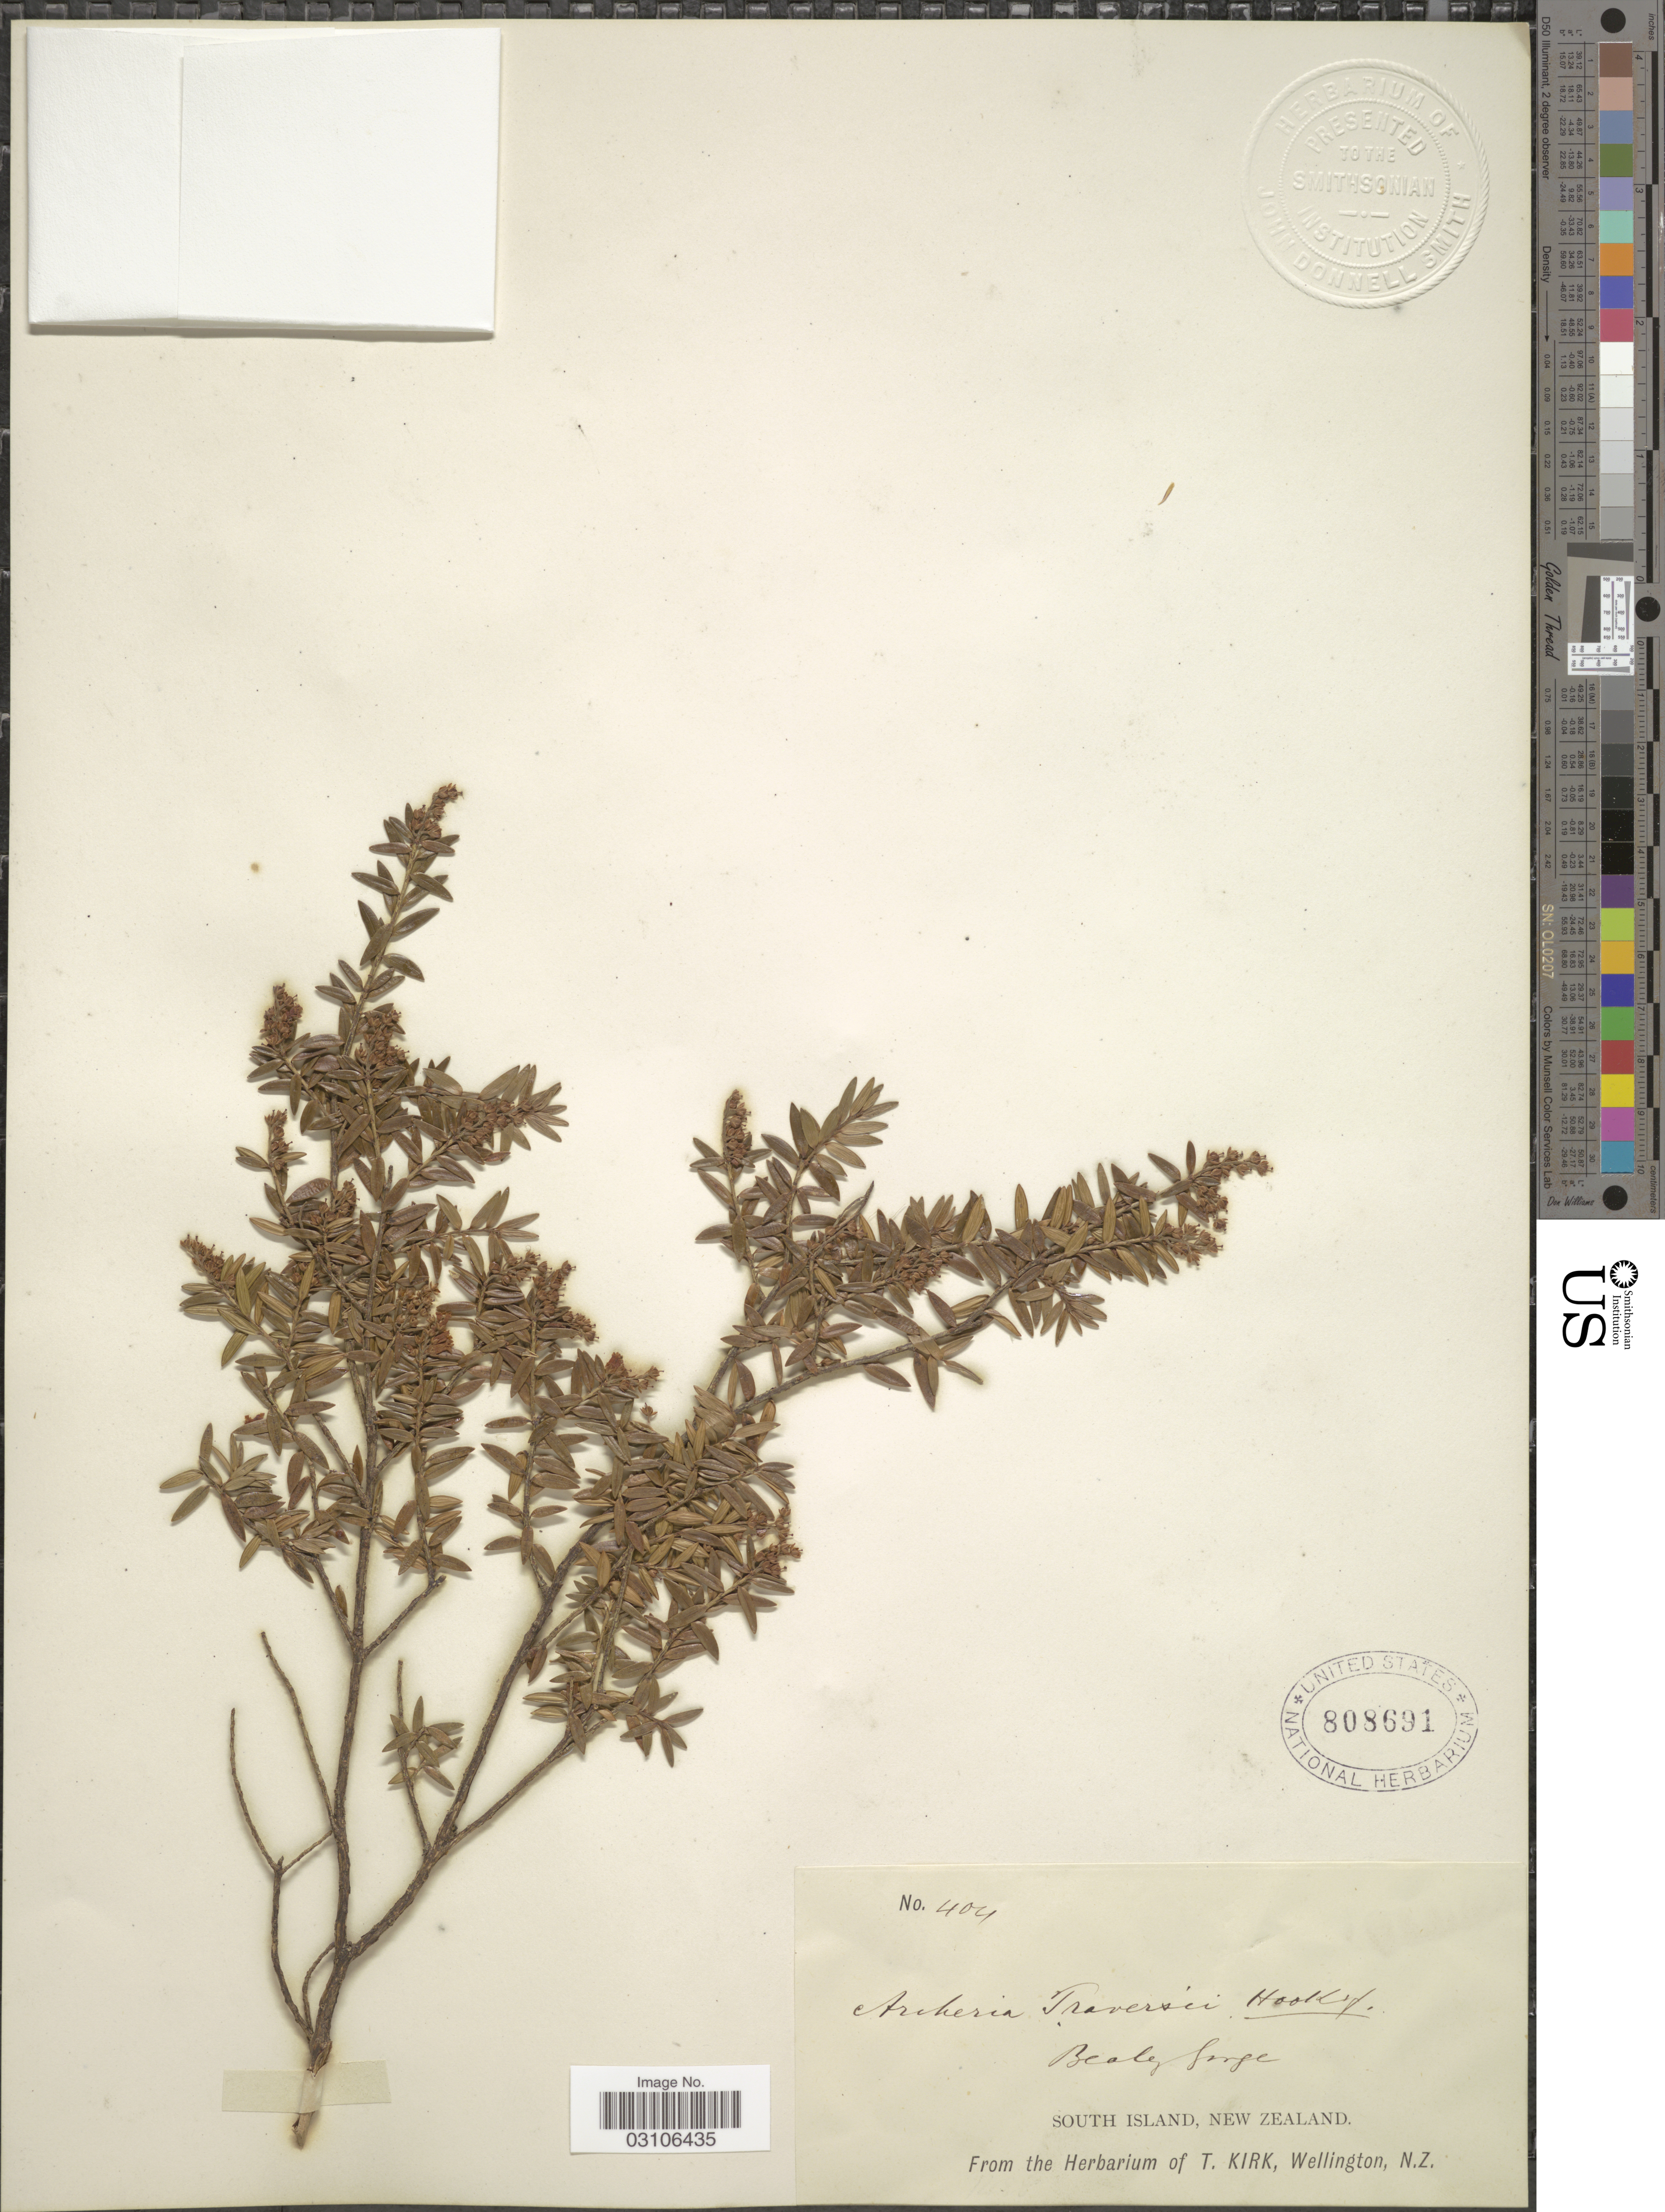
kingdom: Plantae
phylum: Tracheophyta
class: Magnoliopsida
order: Ericales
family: Ericaceae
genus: Archeria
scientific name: Archeria traversii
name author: Hook. f.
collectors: ex herb. T. Kirk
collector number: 404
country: New Zealand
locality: Bealey Gorge, South Island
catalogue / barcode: US 808691